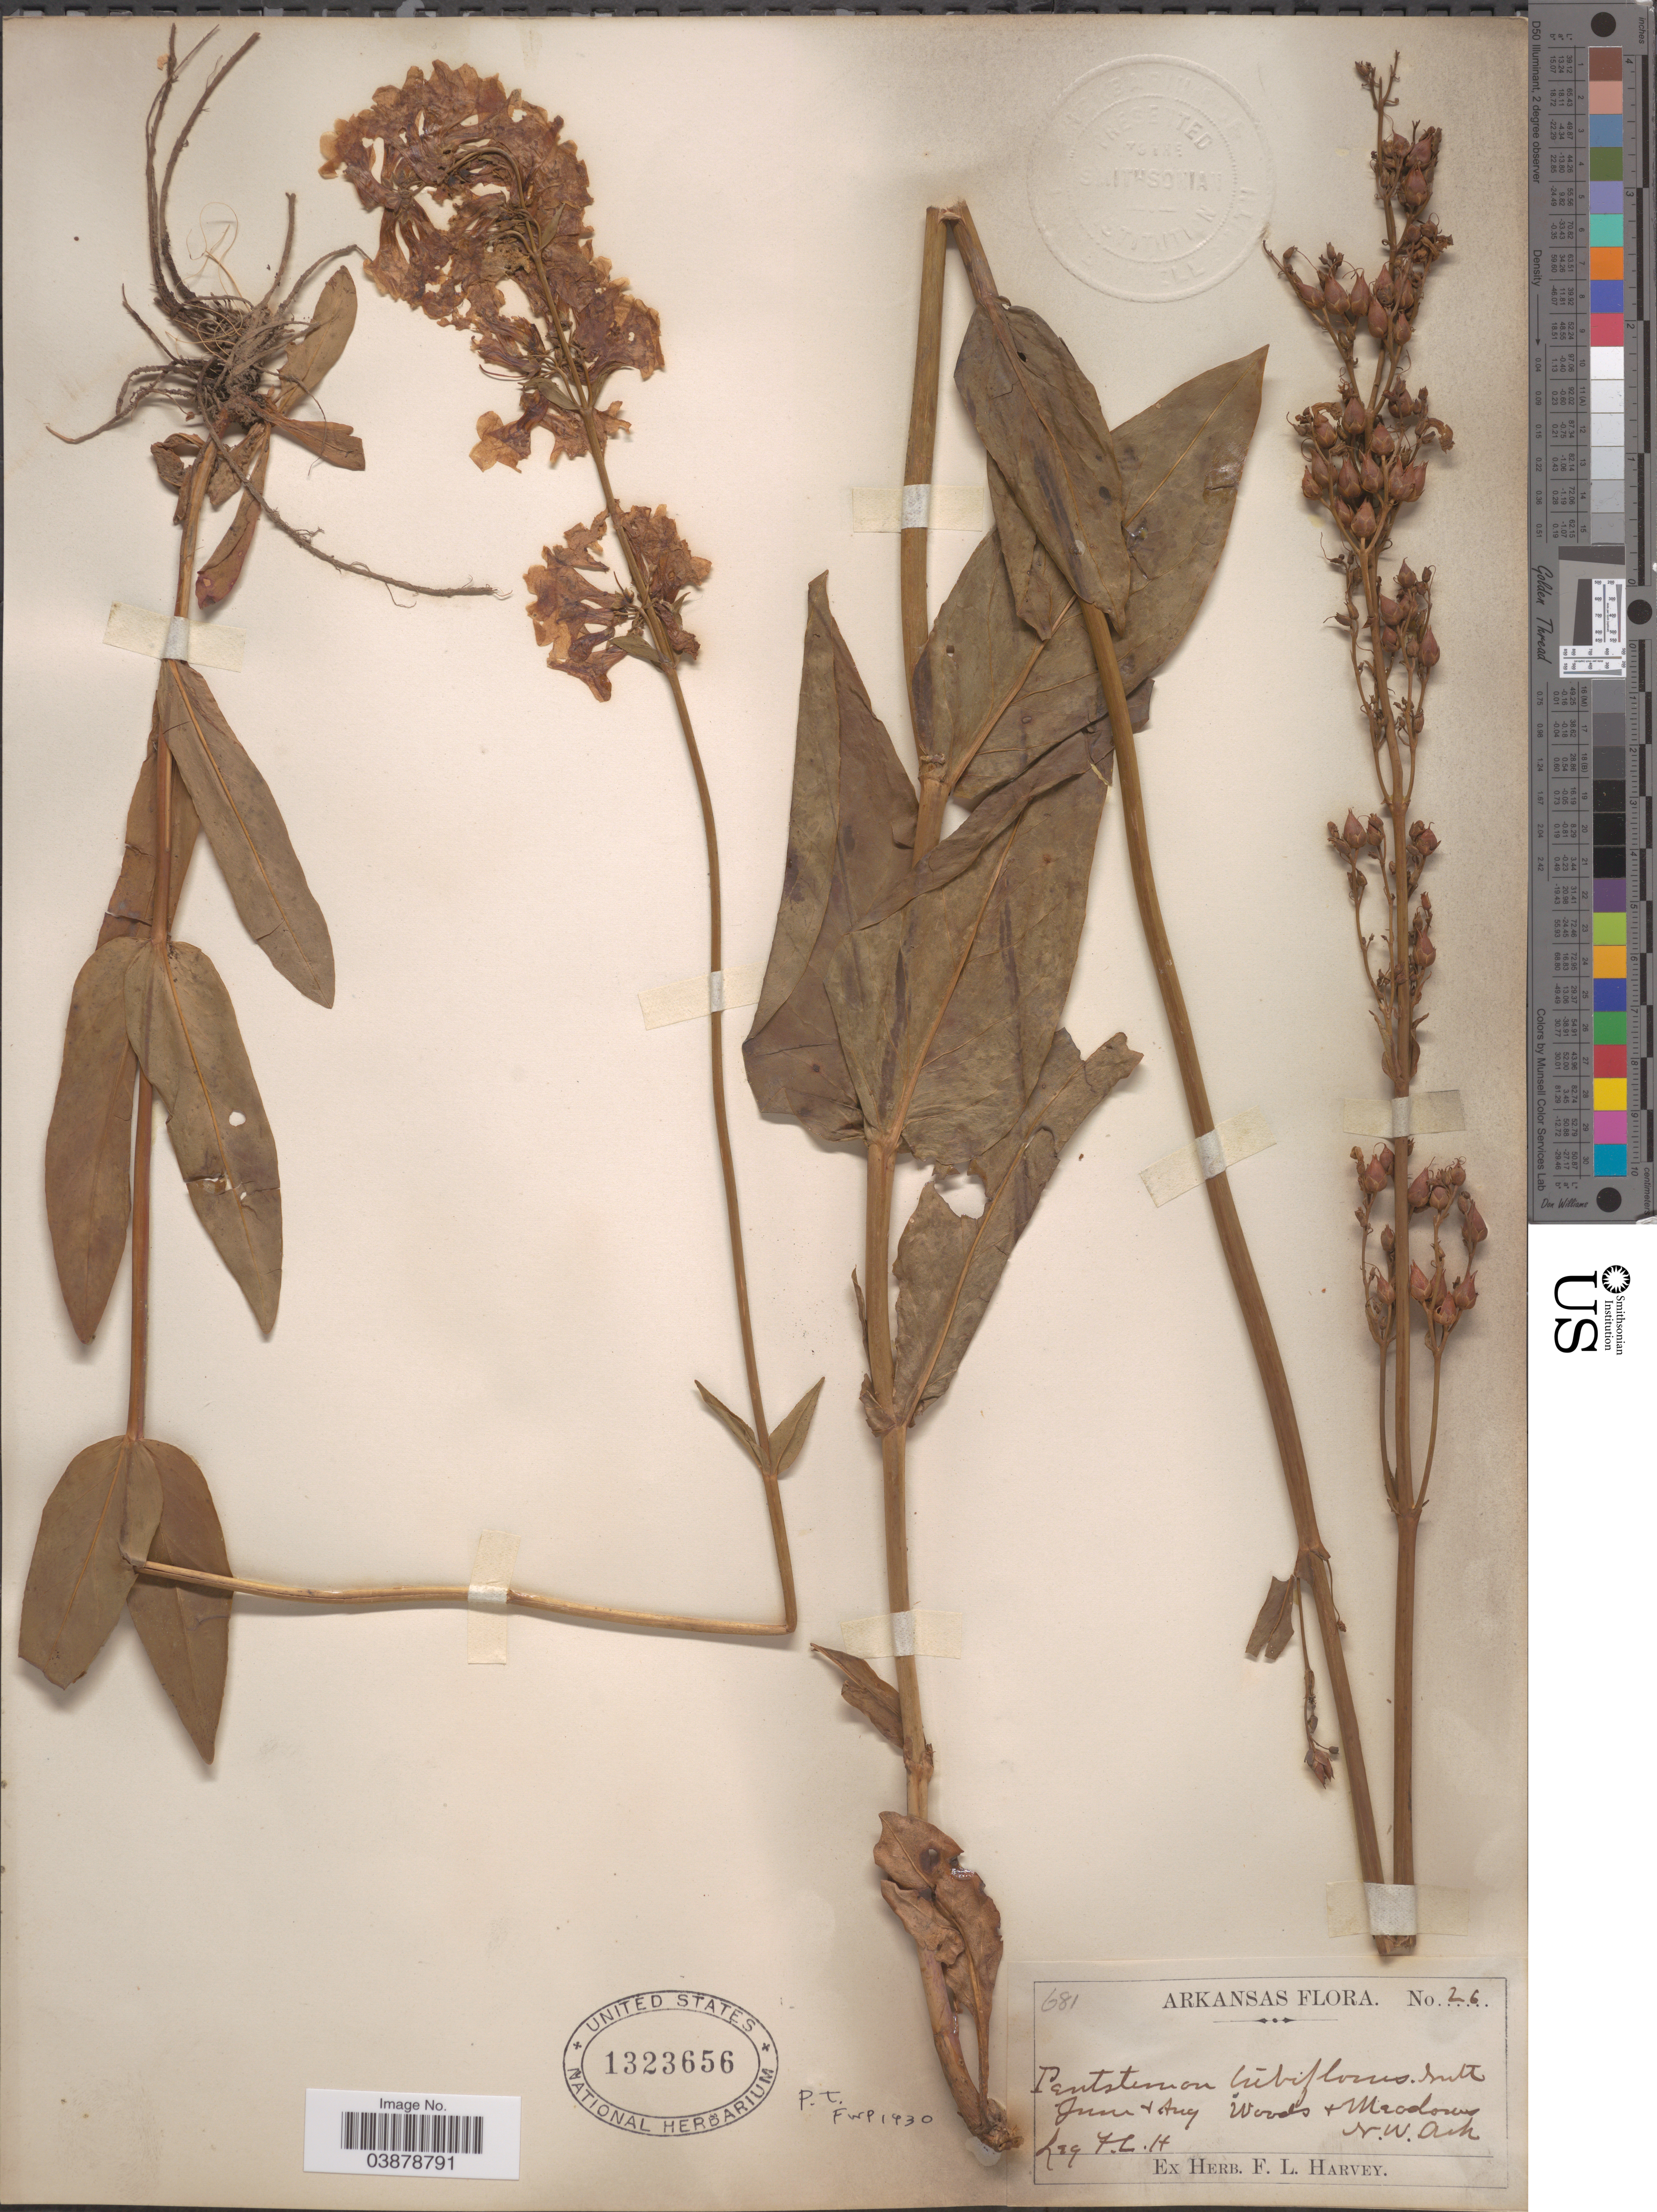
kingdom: Plantae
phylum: Tracheophyta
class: Magnoliopsida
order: Lamiales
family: Plantaginaceae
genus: Penstemon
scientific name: Penstemon tubaeflorus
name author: Nutt.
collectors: F. L. Harvey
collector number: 26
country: United States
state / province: Arkansas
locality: N.W. Ark.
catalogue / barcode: US 1323656